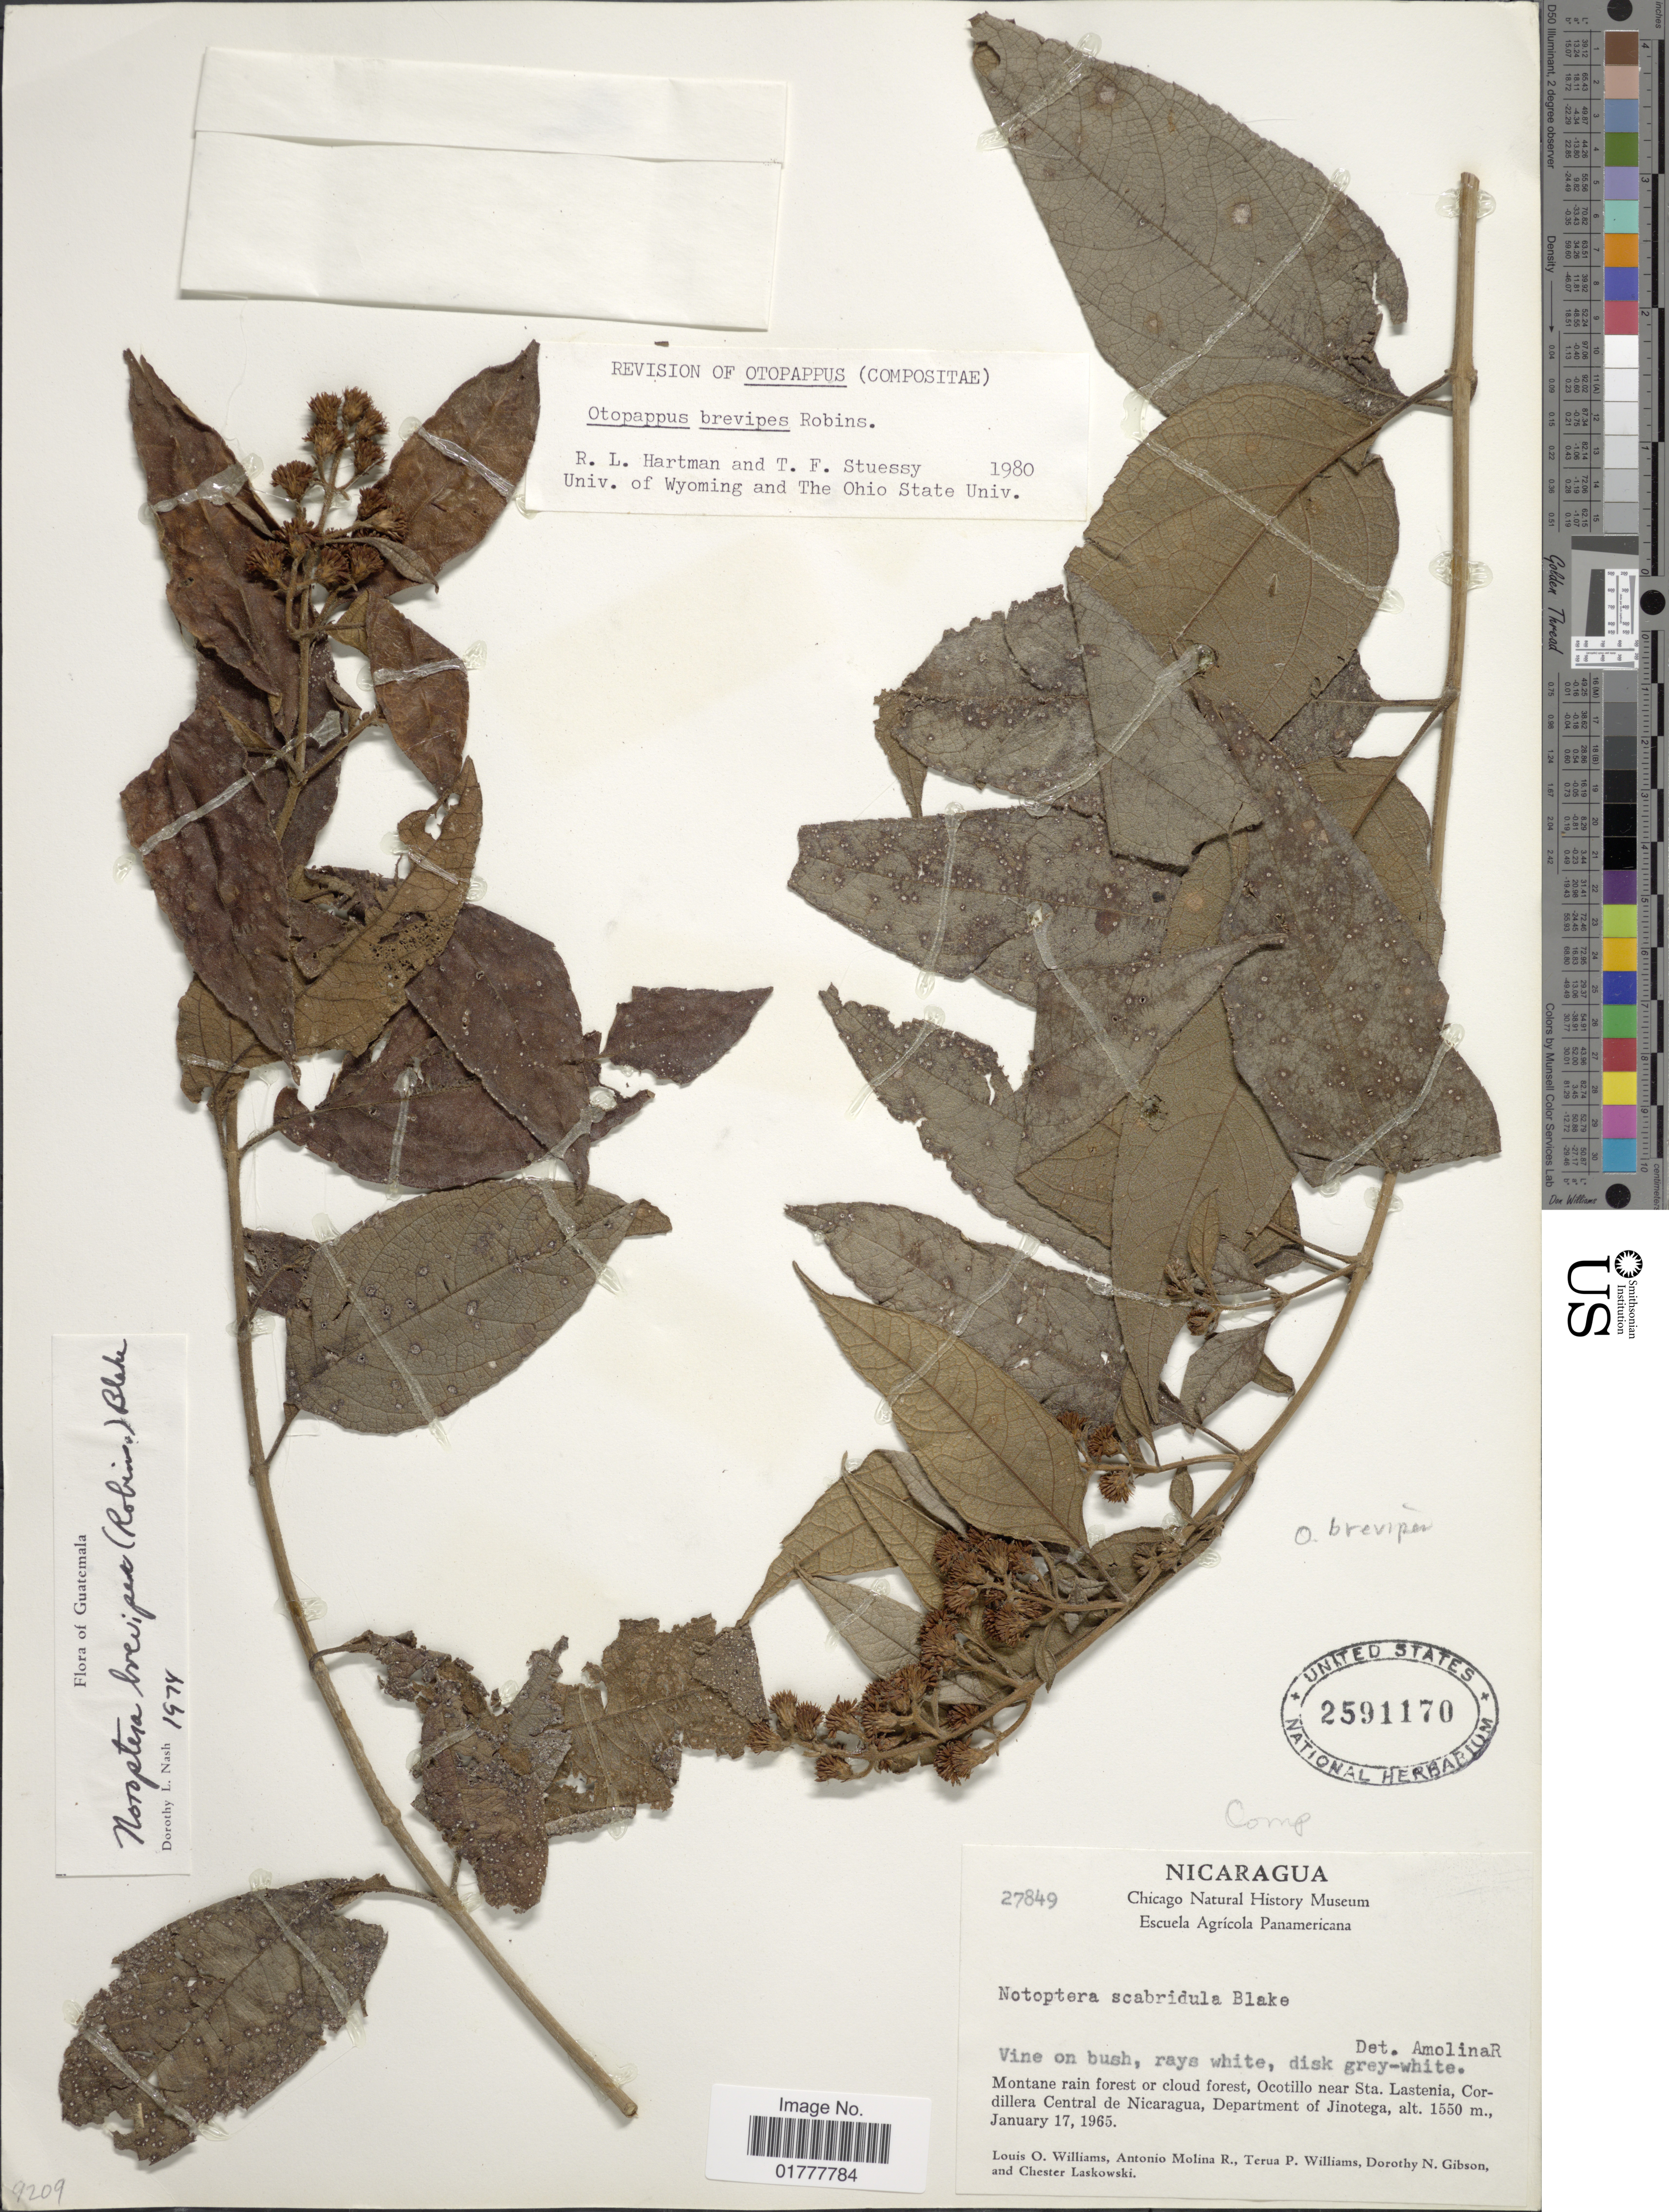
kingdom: Plantae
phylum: Tracheophyta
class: Magnoliopsida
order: Asterales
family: Asteraceae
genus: Otopappus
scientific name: Otopappus brevipes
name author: B.L. Rob.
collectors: L. O. Williams, A. Molina R., T. P. Williams, D. N. Gibson & C. Laskowski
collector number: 27849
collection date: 1965-01-17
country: Nicaragua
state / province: Jinotega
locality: Montane rain forest or cloud, Ocotilla near Sta. Lastenia, Cordillera Central de Nicaragua, Department of Jinotega.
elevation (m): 1550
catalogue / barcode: US 2591170